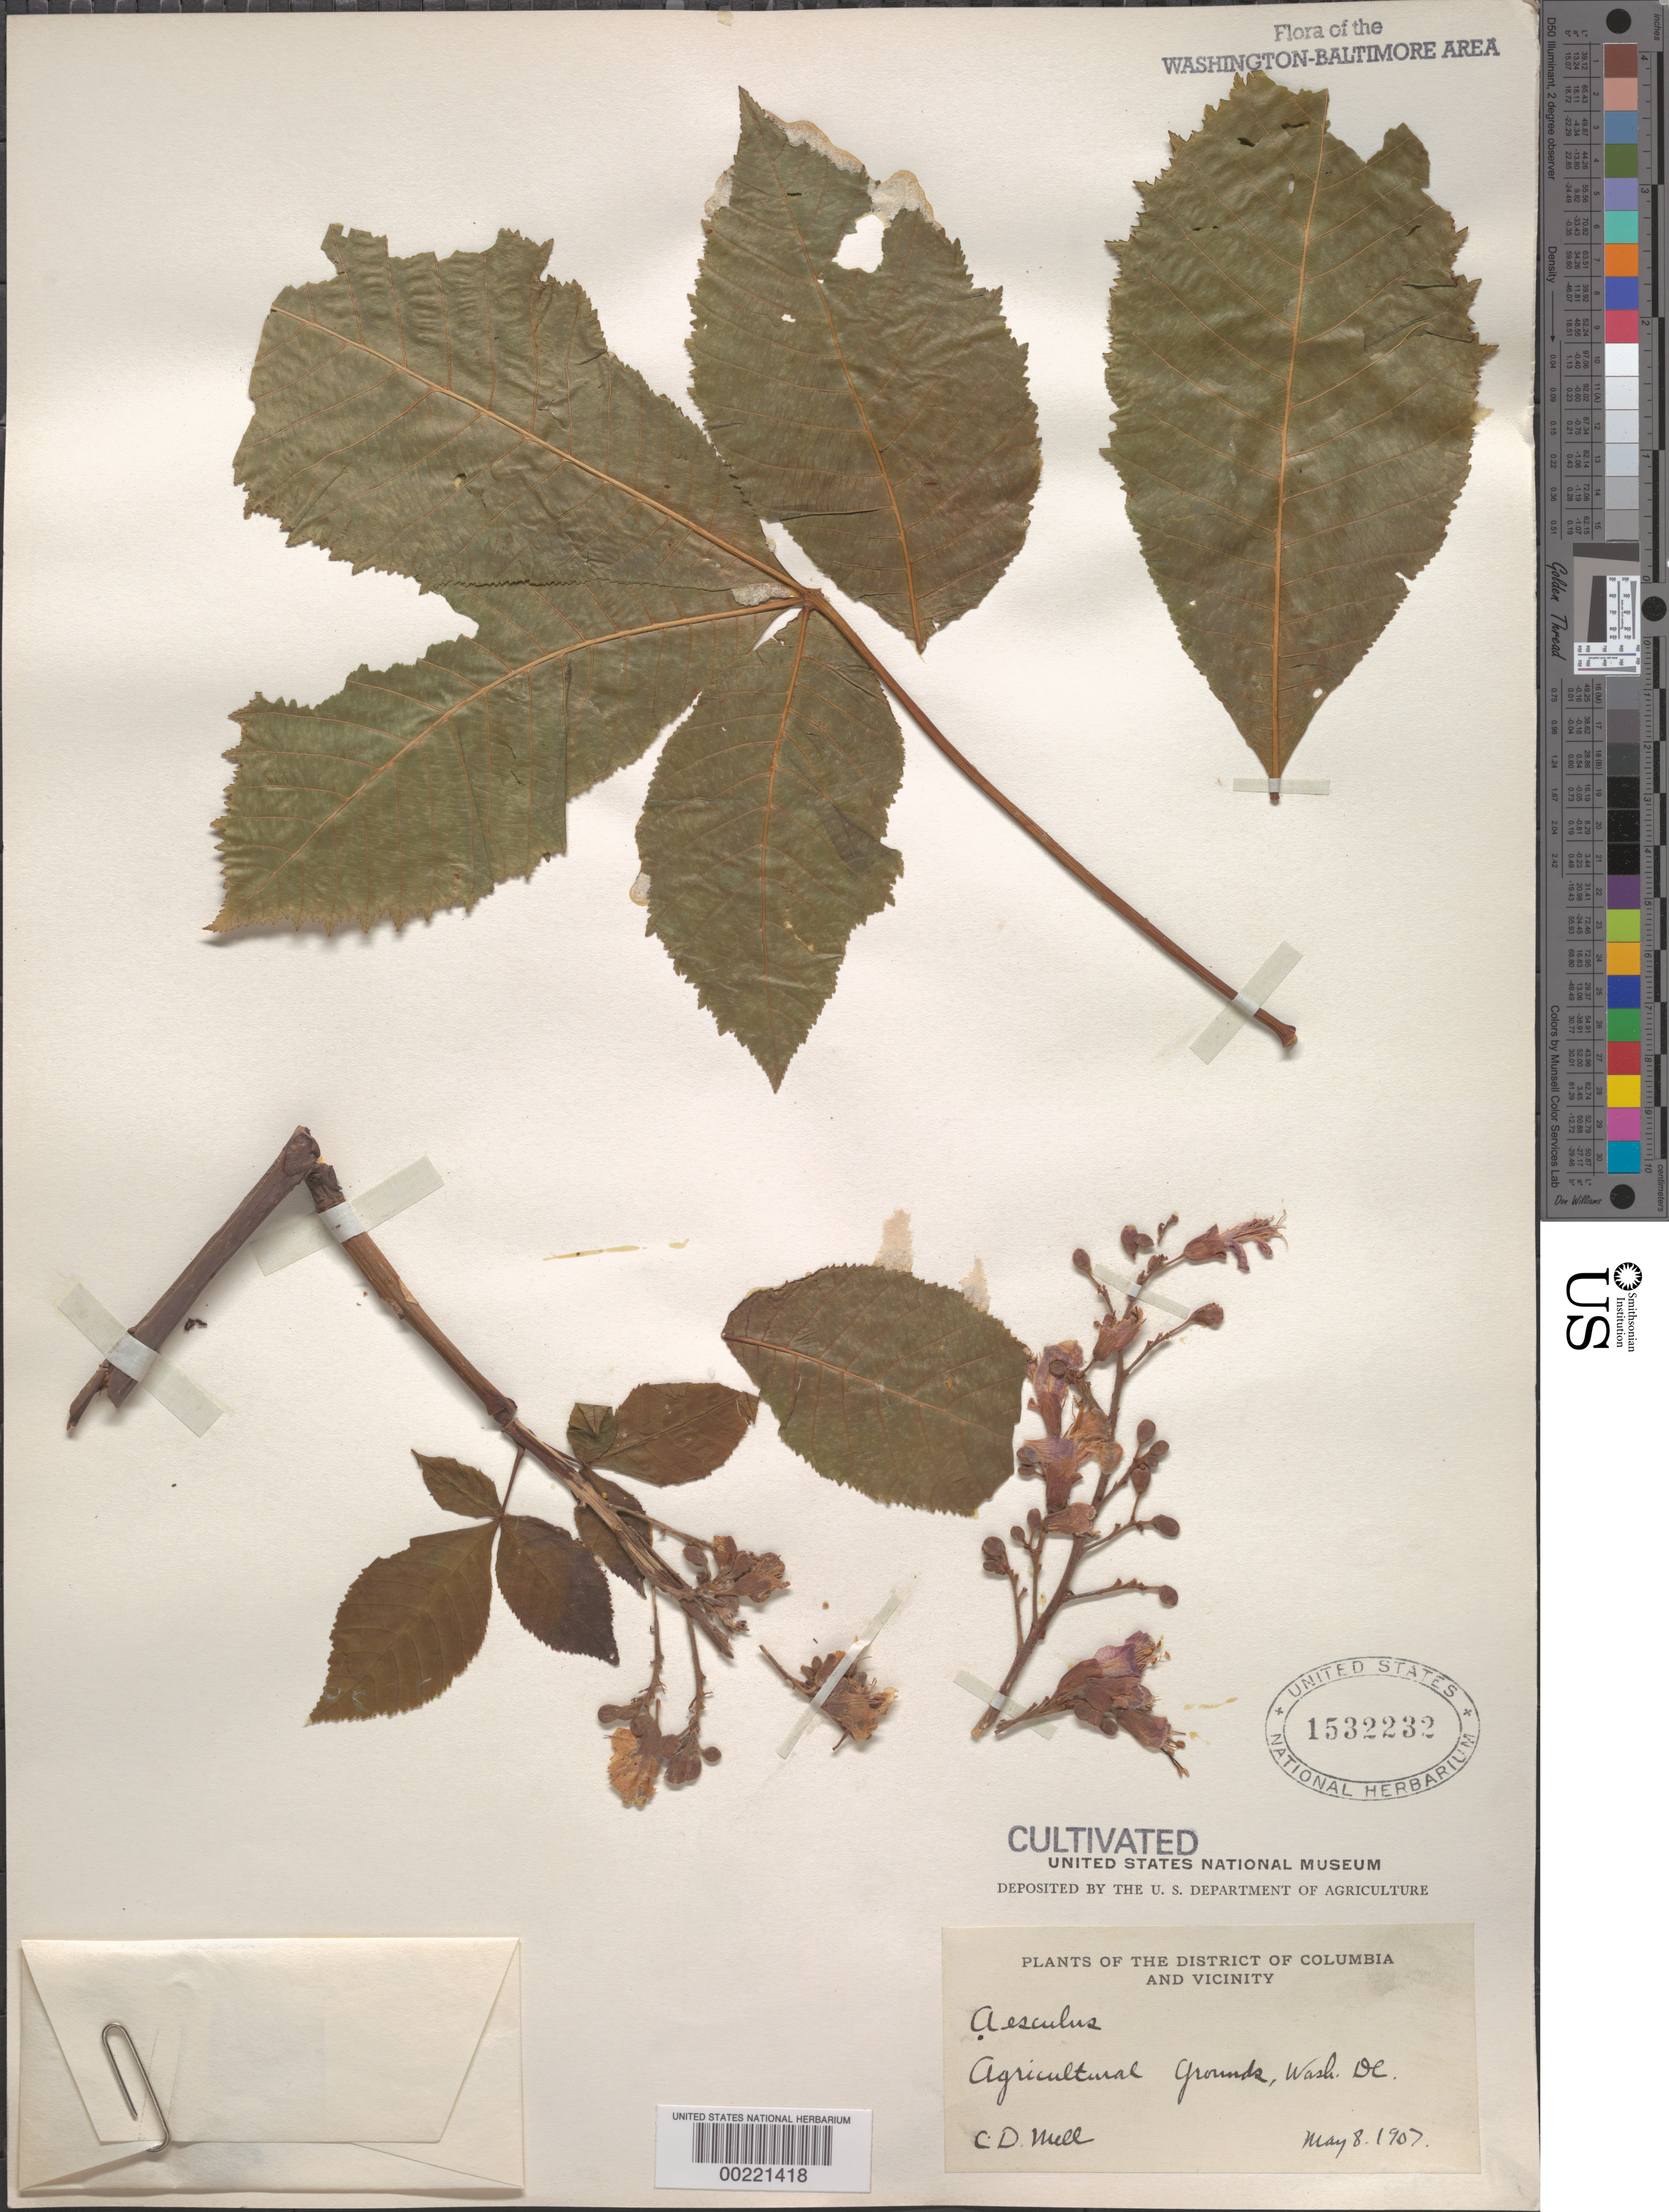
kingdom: Plantae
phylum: Tracheophyta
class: Magnoliopsida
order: Sapindales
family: Sapindaceae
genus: Aesculus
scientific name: Aesculus sp.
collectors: C. D. Mell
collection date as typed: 08 May 1907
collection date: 1907-05-08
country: United States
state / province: District of Columbia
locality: Department of Agriculture grounds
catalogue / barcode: US 1532232